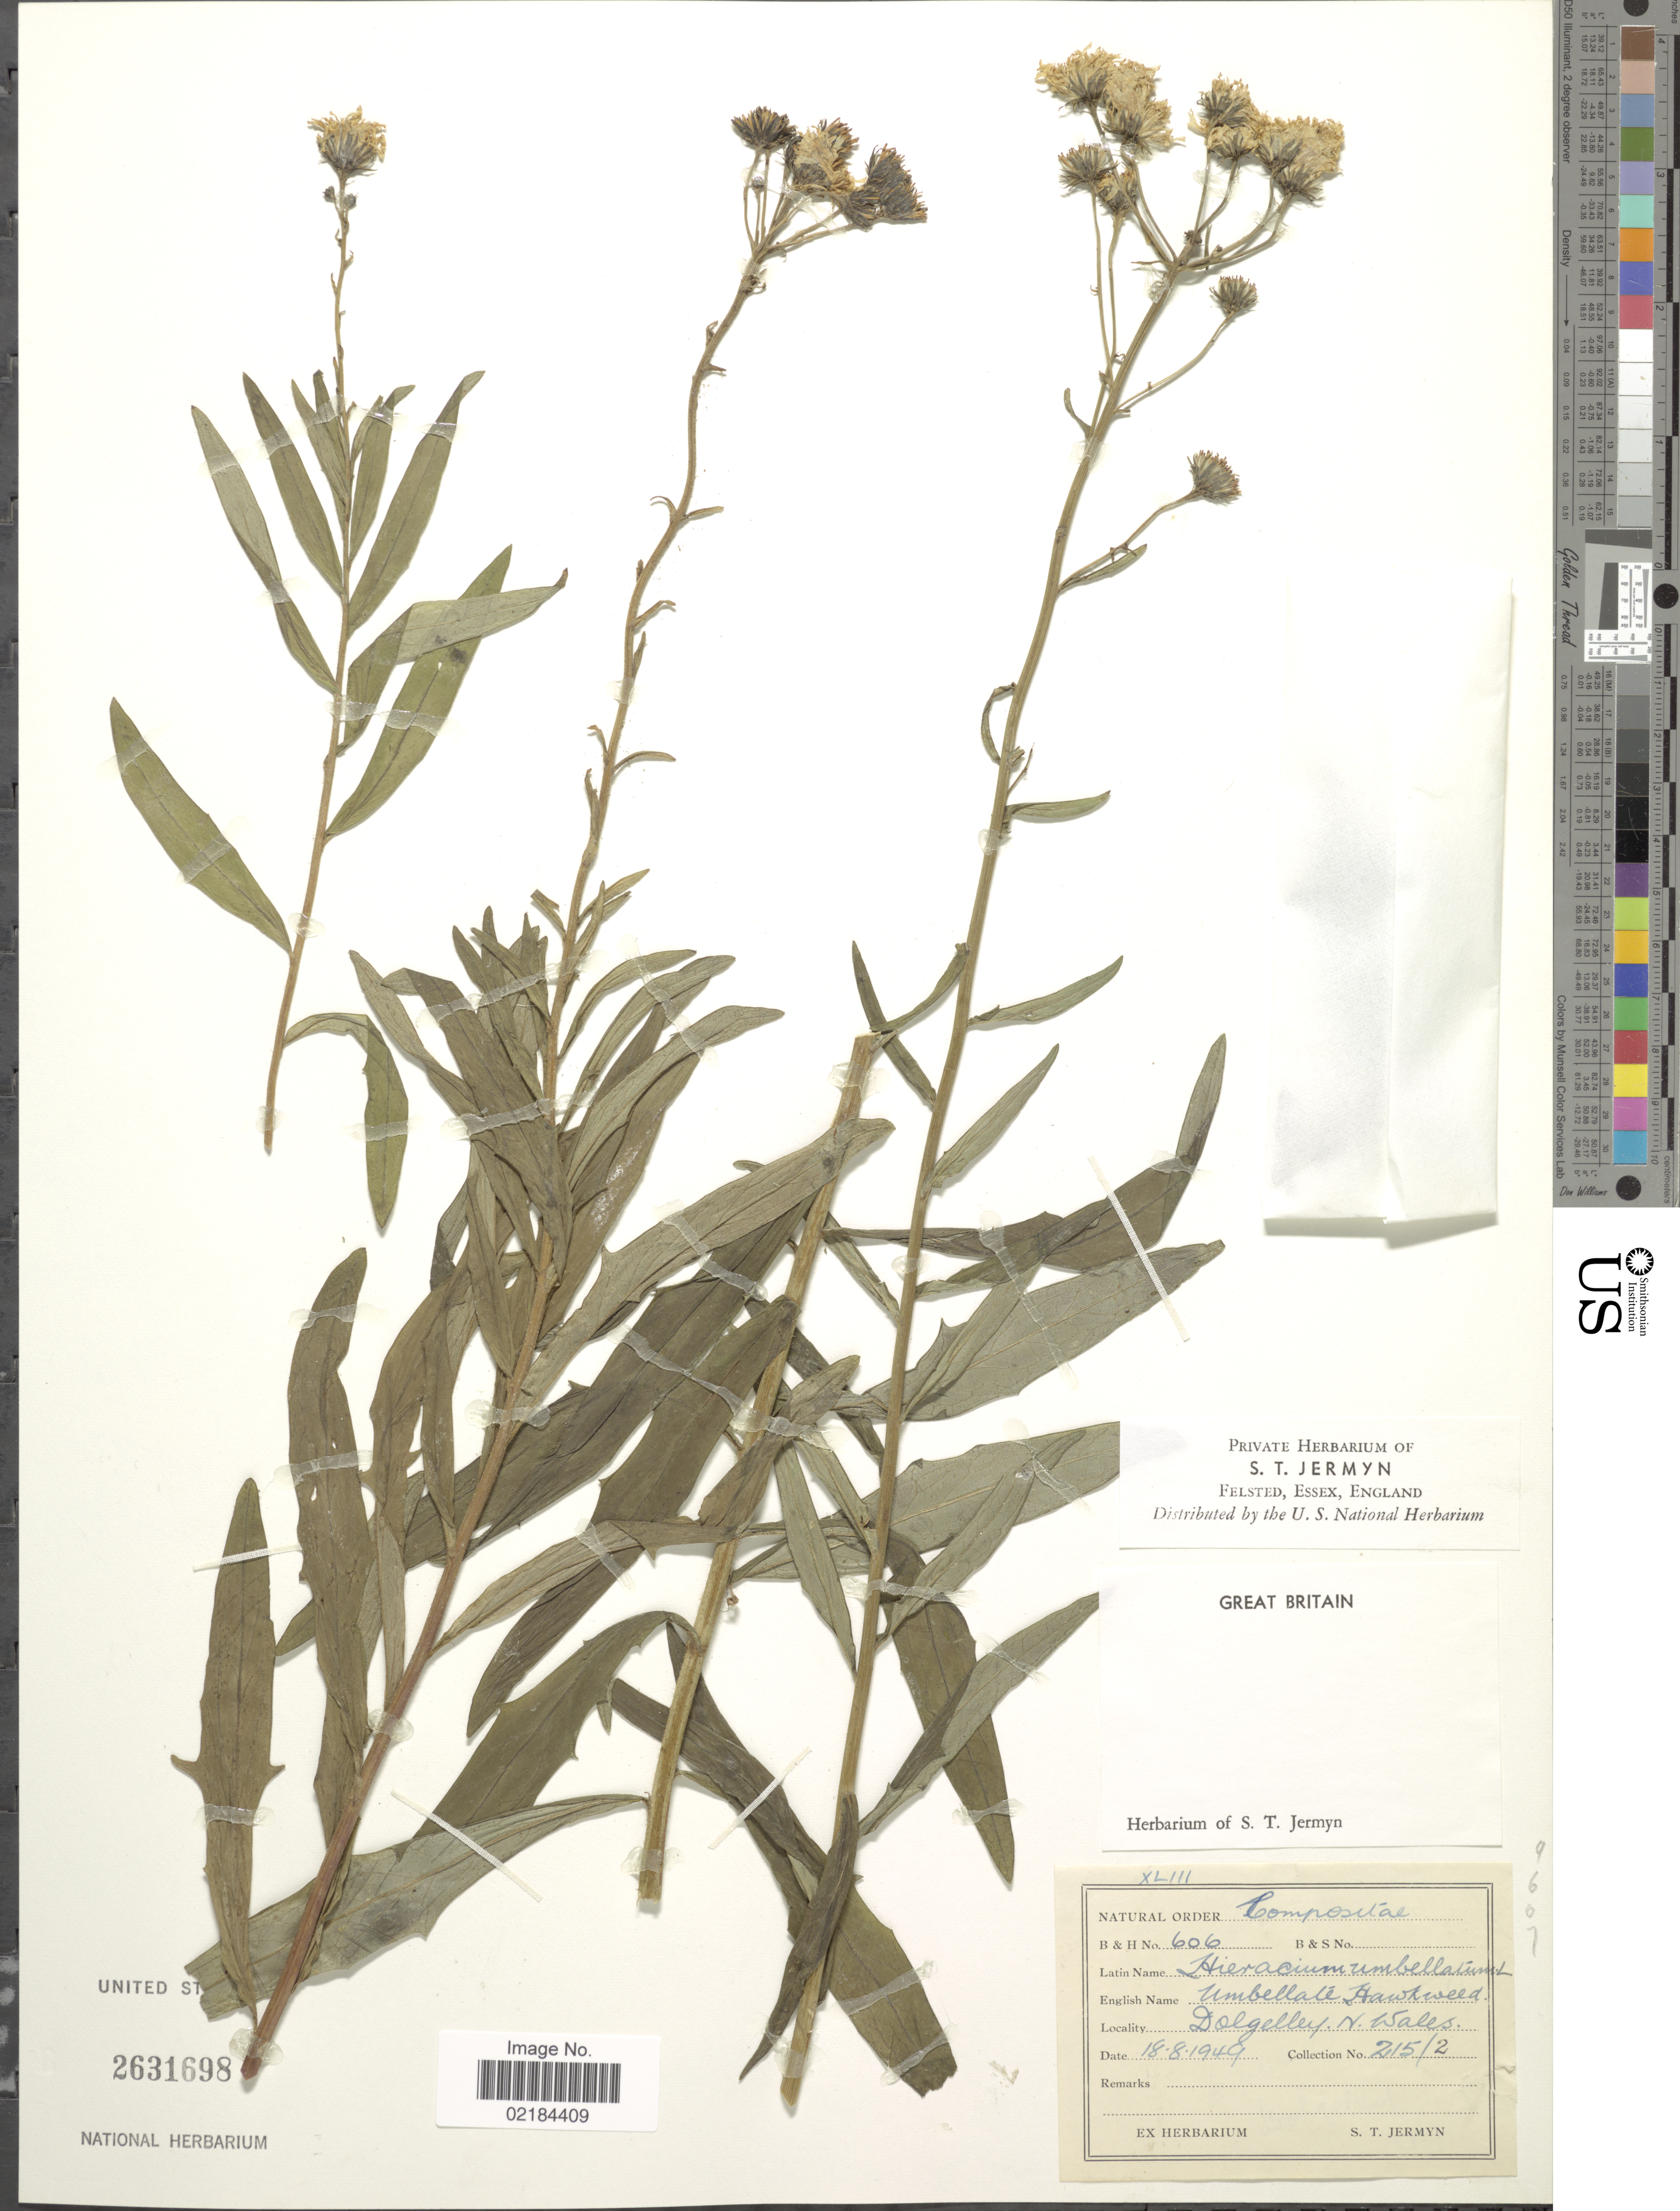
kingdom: Plantae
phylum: Tracheophyta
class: Magnoliopsida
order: Asterales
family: Asteraceae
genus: Hieracium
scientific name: Hieracium umbellatum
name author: L.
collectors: S. Jermyn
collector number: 215/2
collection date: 1949-08-18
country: United Kingdom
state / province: Wales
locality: Great Britain. Dolgelley. N. Wales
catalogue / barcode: US 2631698